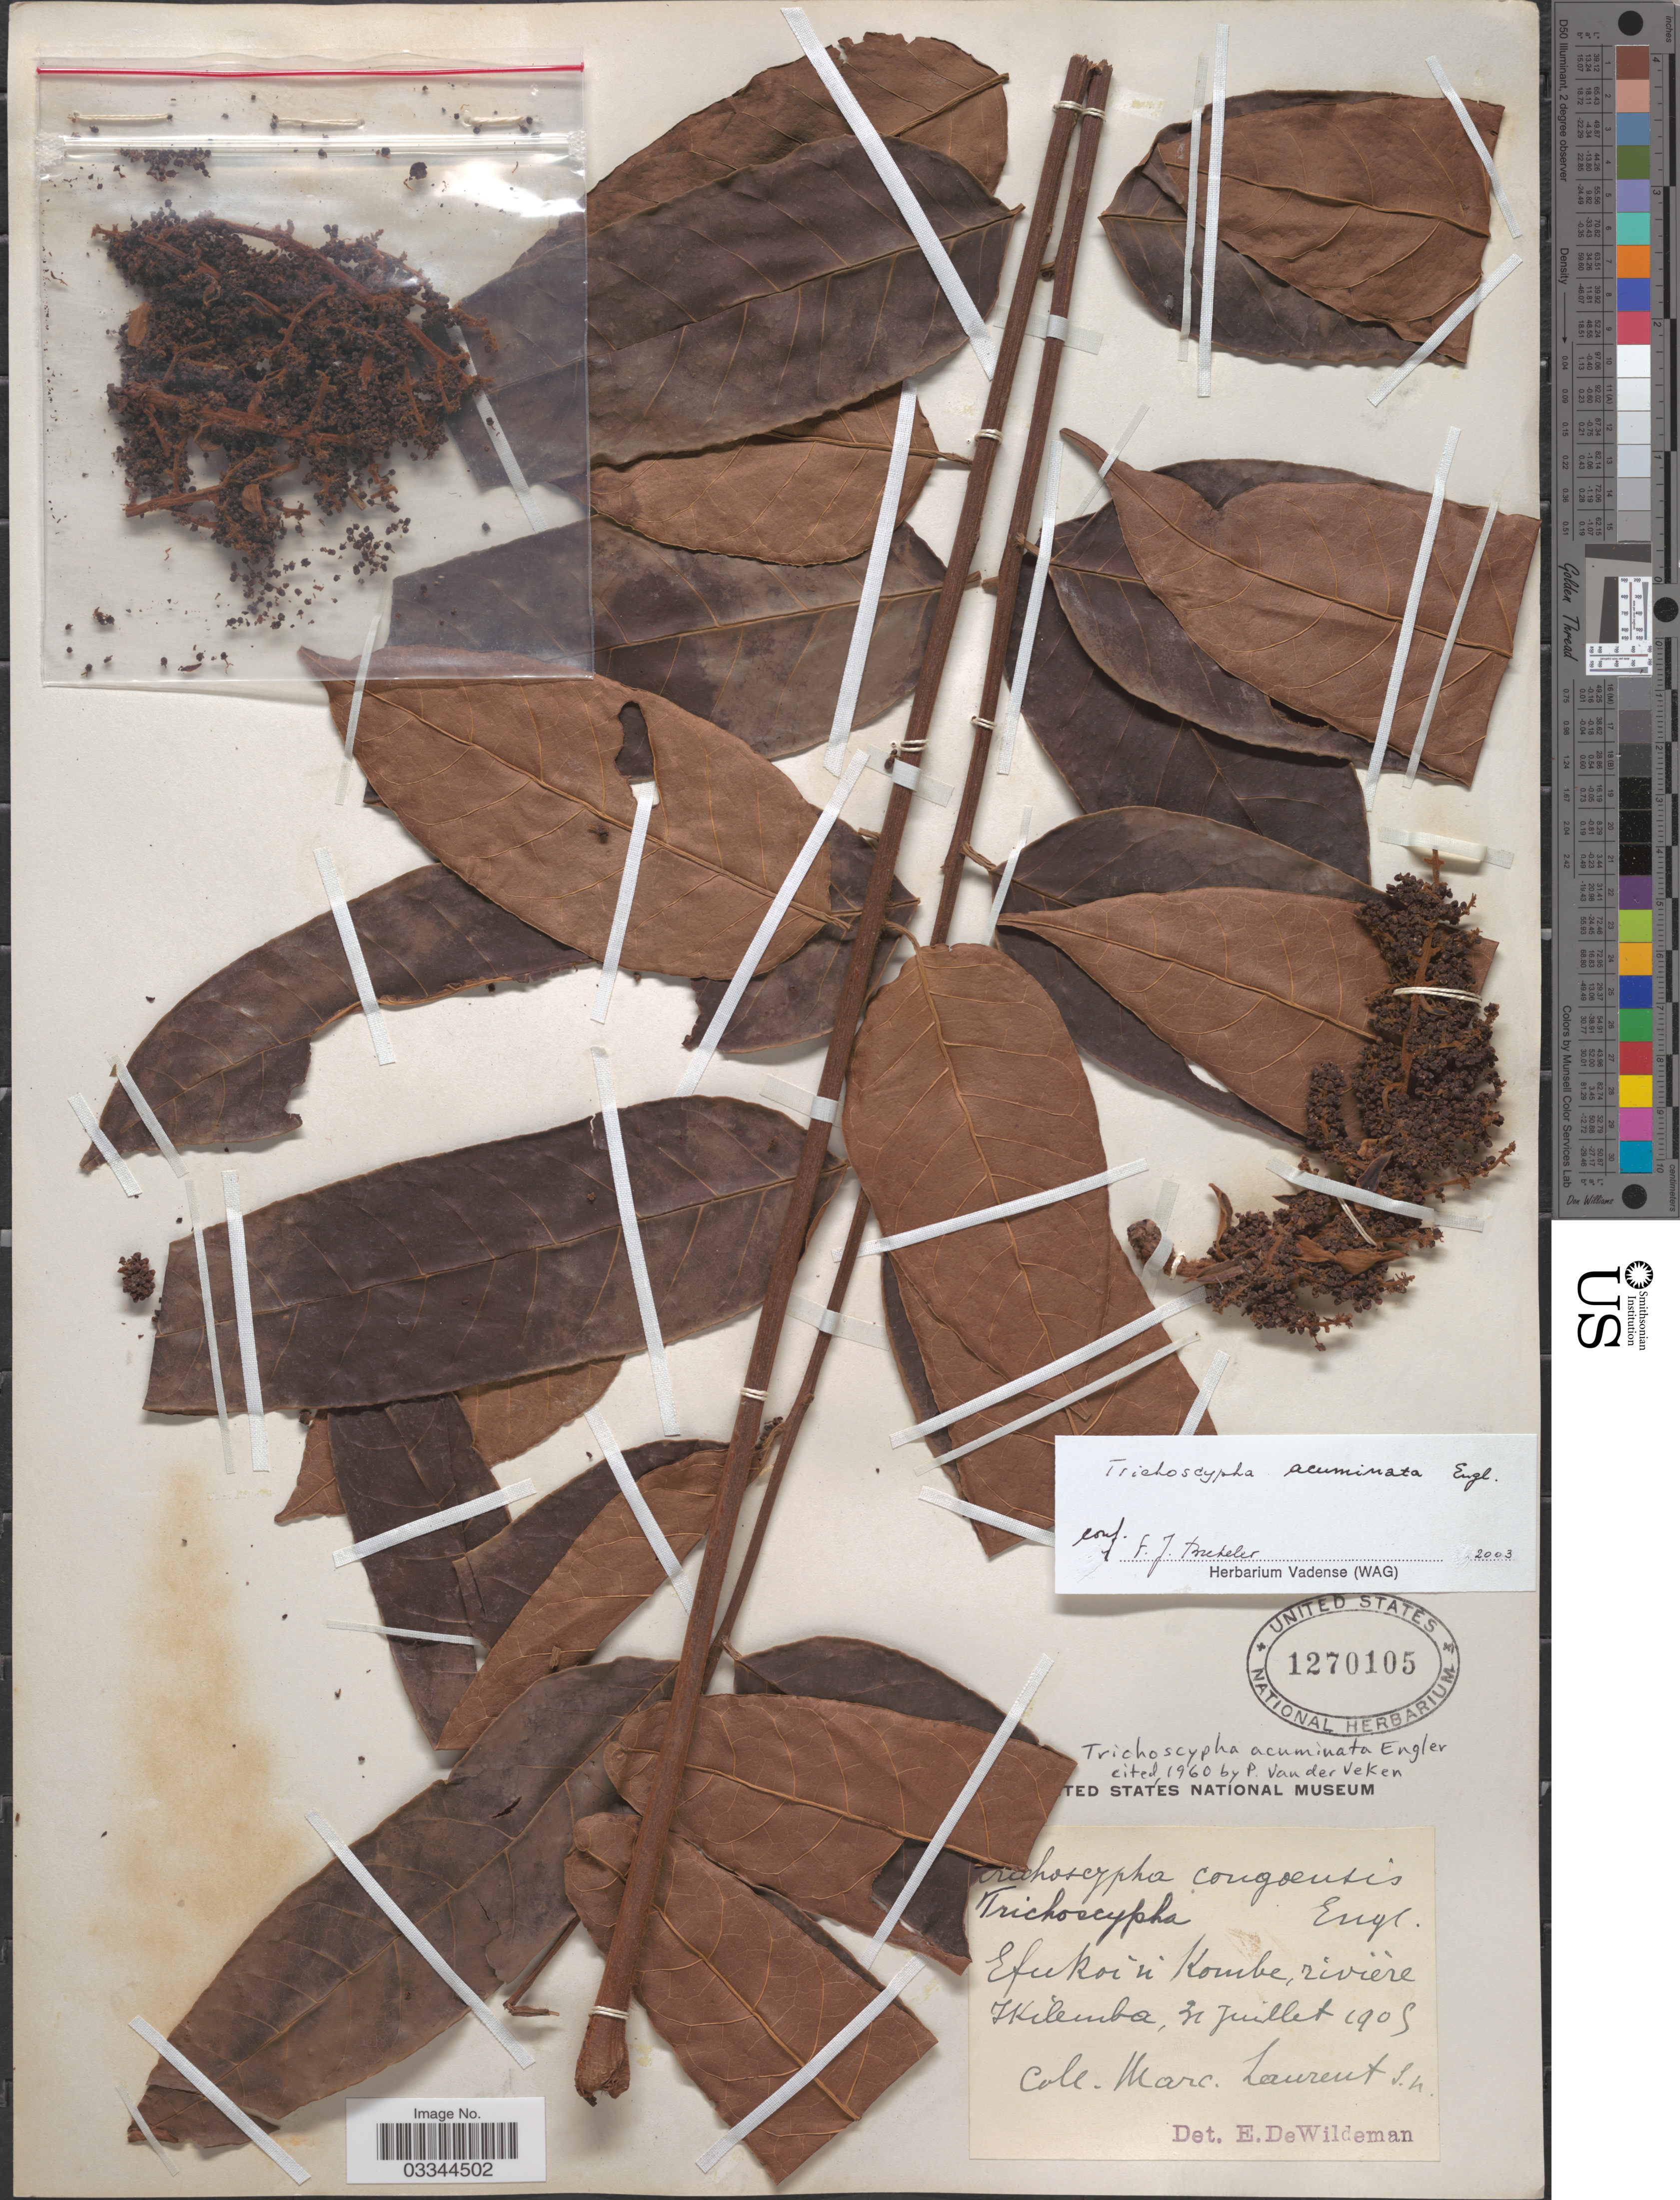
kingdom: Plantae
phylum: Tracheophyta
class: Magnoliopsida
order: Sapindales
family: Anacardiaceae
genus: Trichoscypha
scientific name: Trichoscypha acuminata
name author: Engl.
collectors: M. Laurent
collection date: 1905-07-31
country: Congo, Democratic Republic of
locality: Efukoi n'Kombe, rivière Ikilemba.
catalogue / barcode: US 1270105